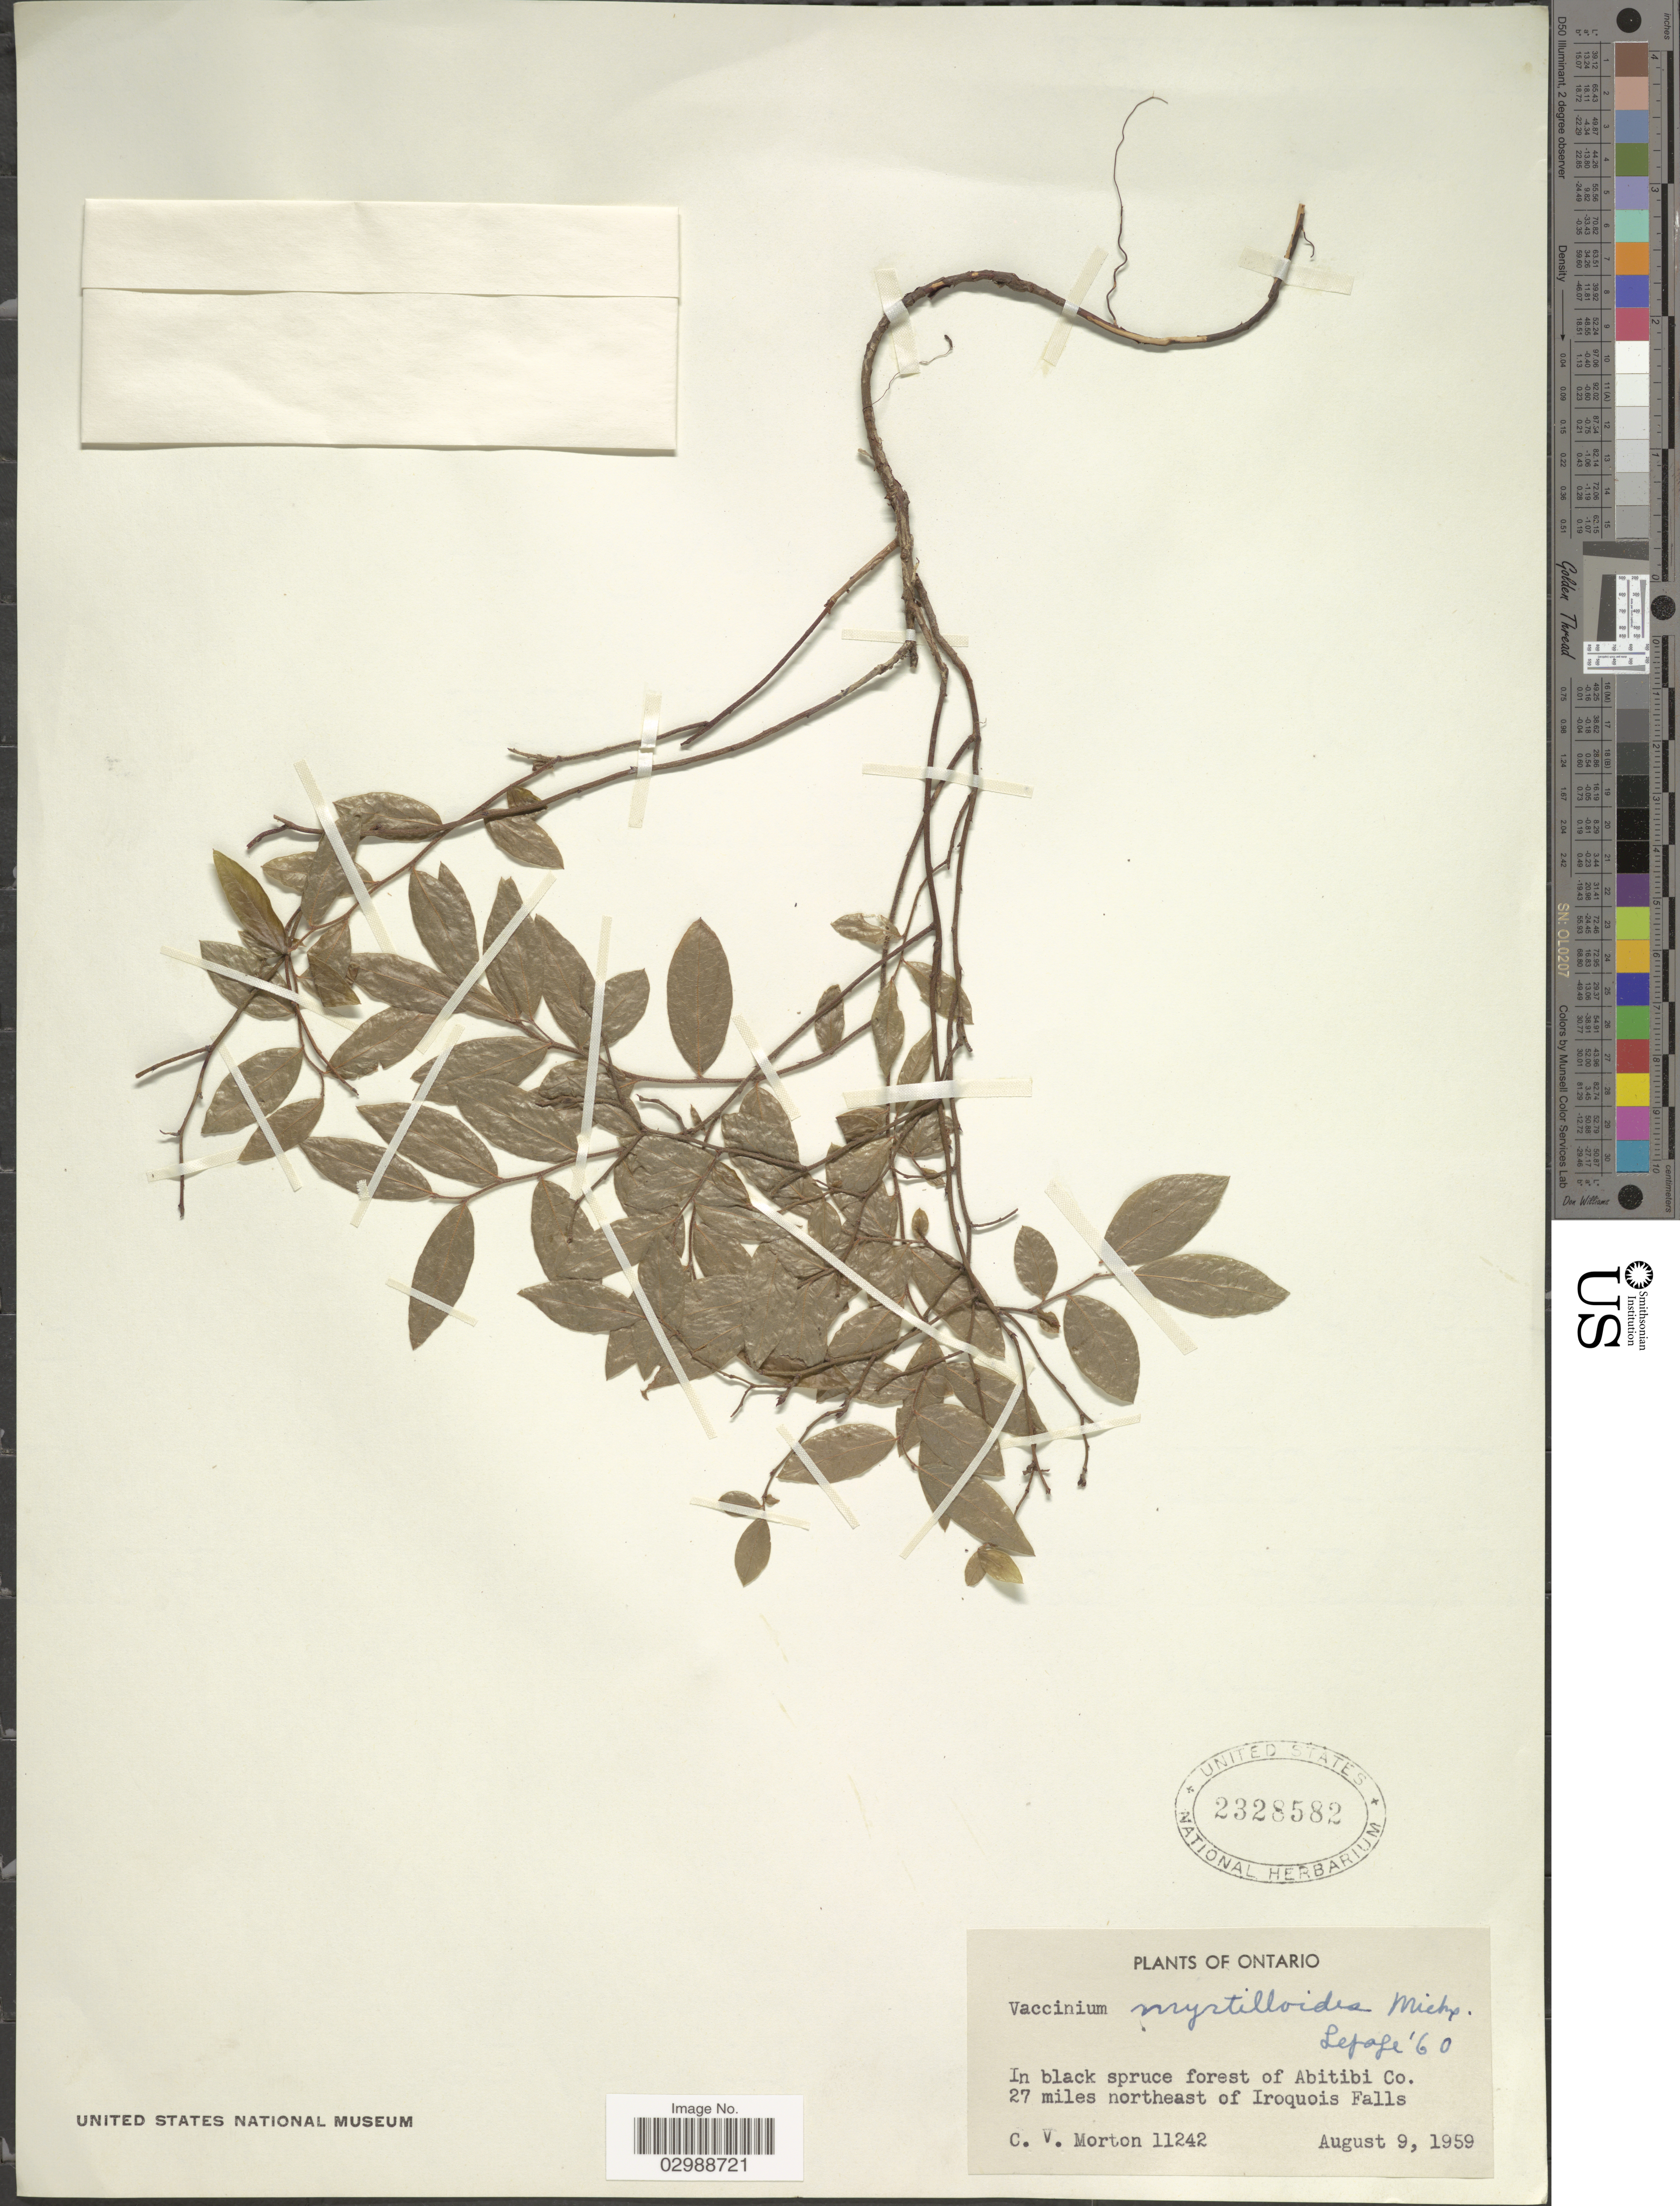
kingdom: Plantae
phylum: Tracheophyta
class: Magnoliopsida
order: Ericales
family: Ericaceae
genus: Vaccinium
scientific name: Vaccinium myrsinites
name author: Lam.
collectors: C. V. Morton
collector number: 11242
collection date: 1959-08-09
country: Canada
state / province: Ontario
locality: Abitibi Co. 27 miles northeast of Iroquois Falls.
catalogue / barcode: US 2328582